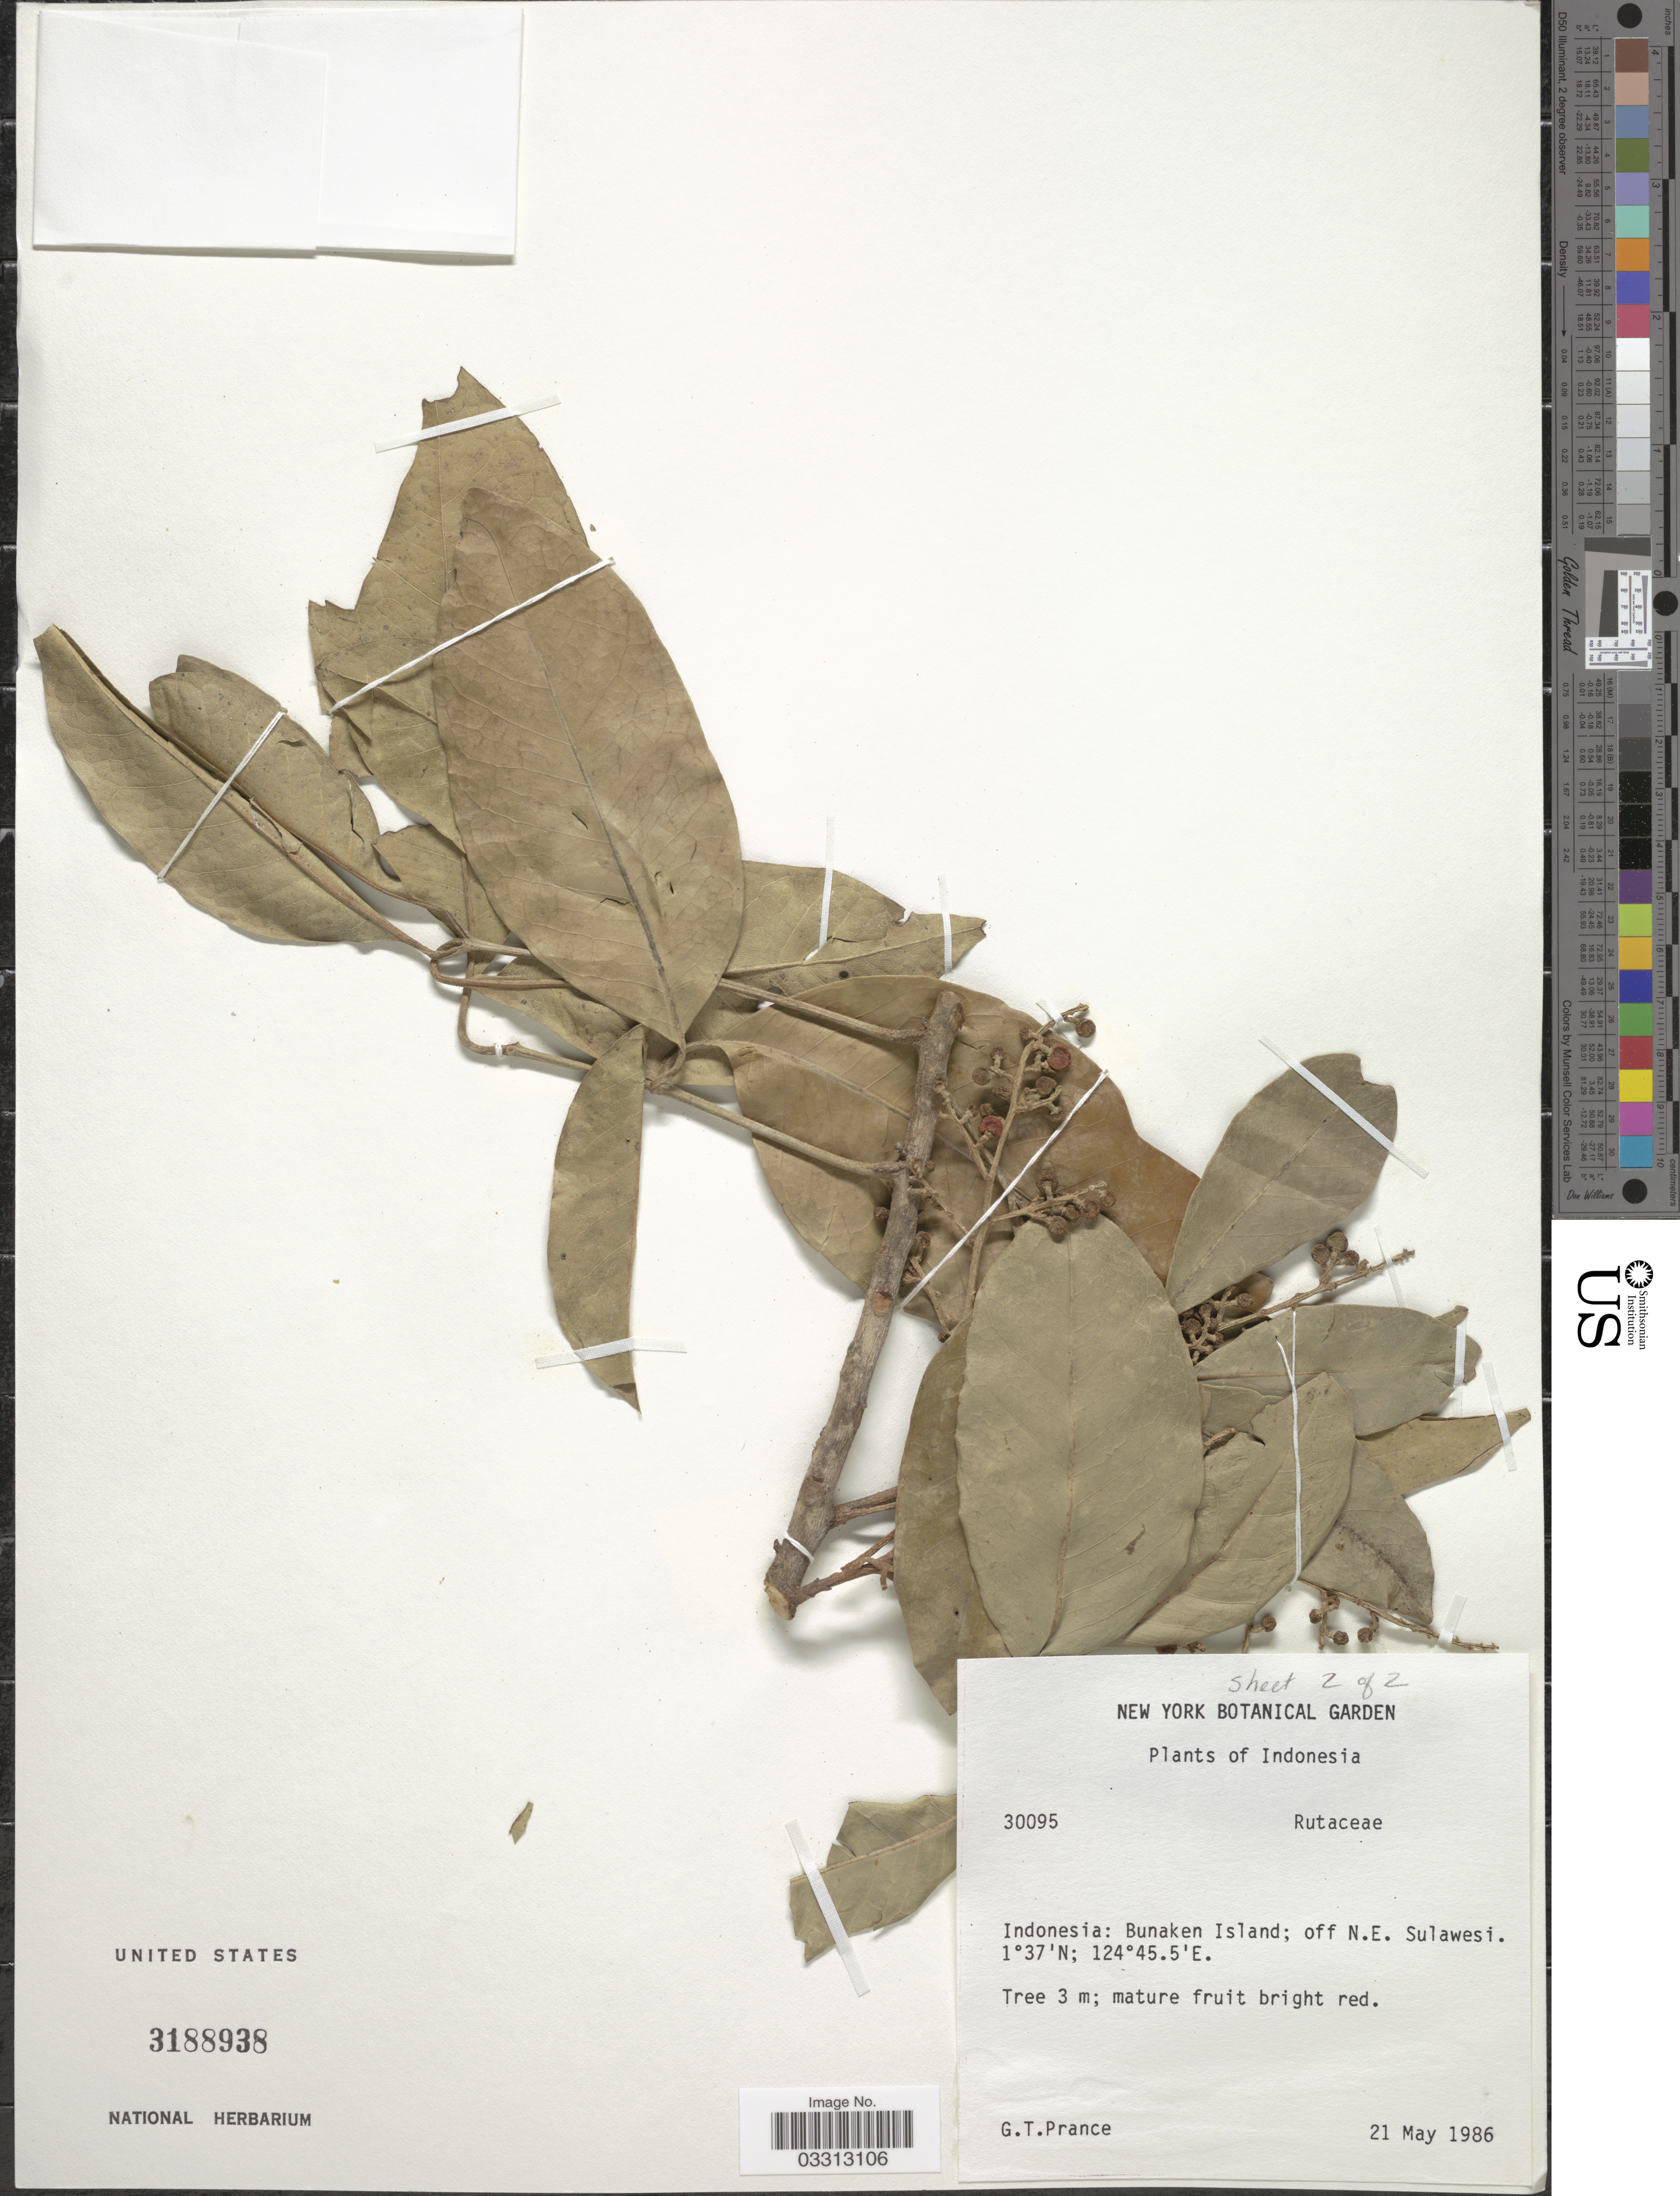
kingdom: Plantae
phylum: Tracheophyta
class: Magnoliopsida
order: Sapindales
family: Rutaceae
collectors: G. T. Prance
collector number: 30095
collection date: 1986-05-21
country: Indonesia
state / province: Sulawesi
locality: Bunaken Island; off N. E. Sulawesi.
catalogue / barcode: US 3188938